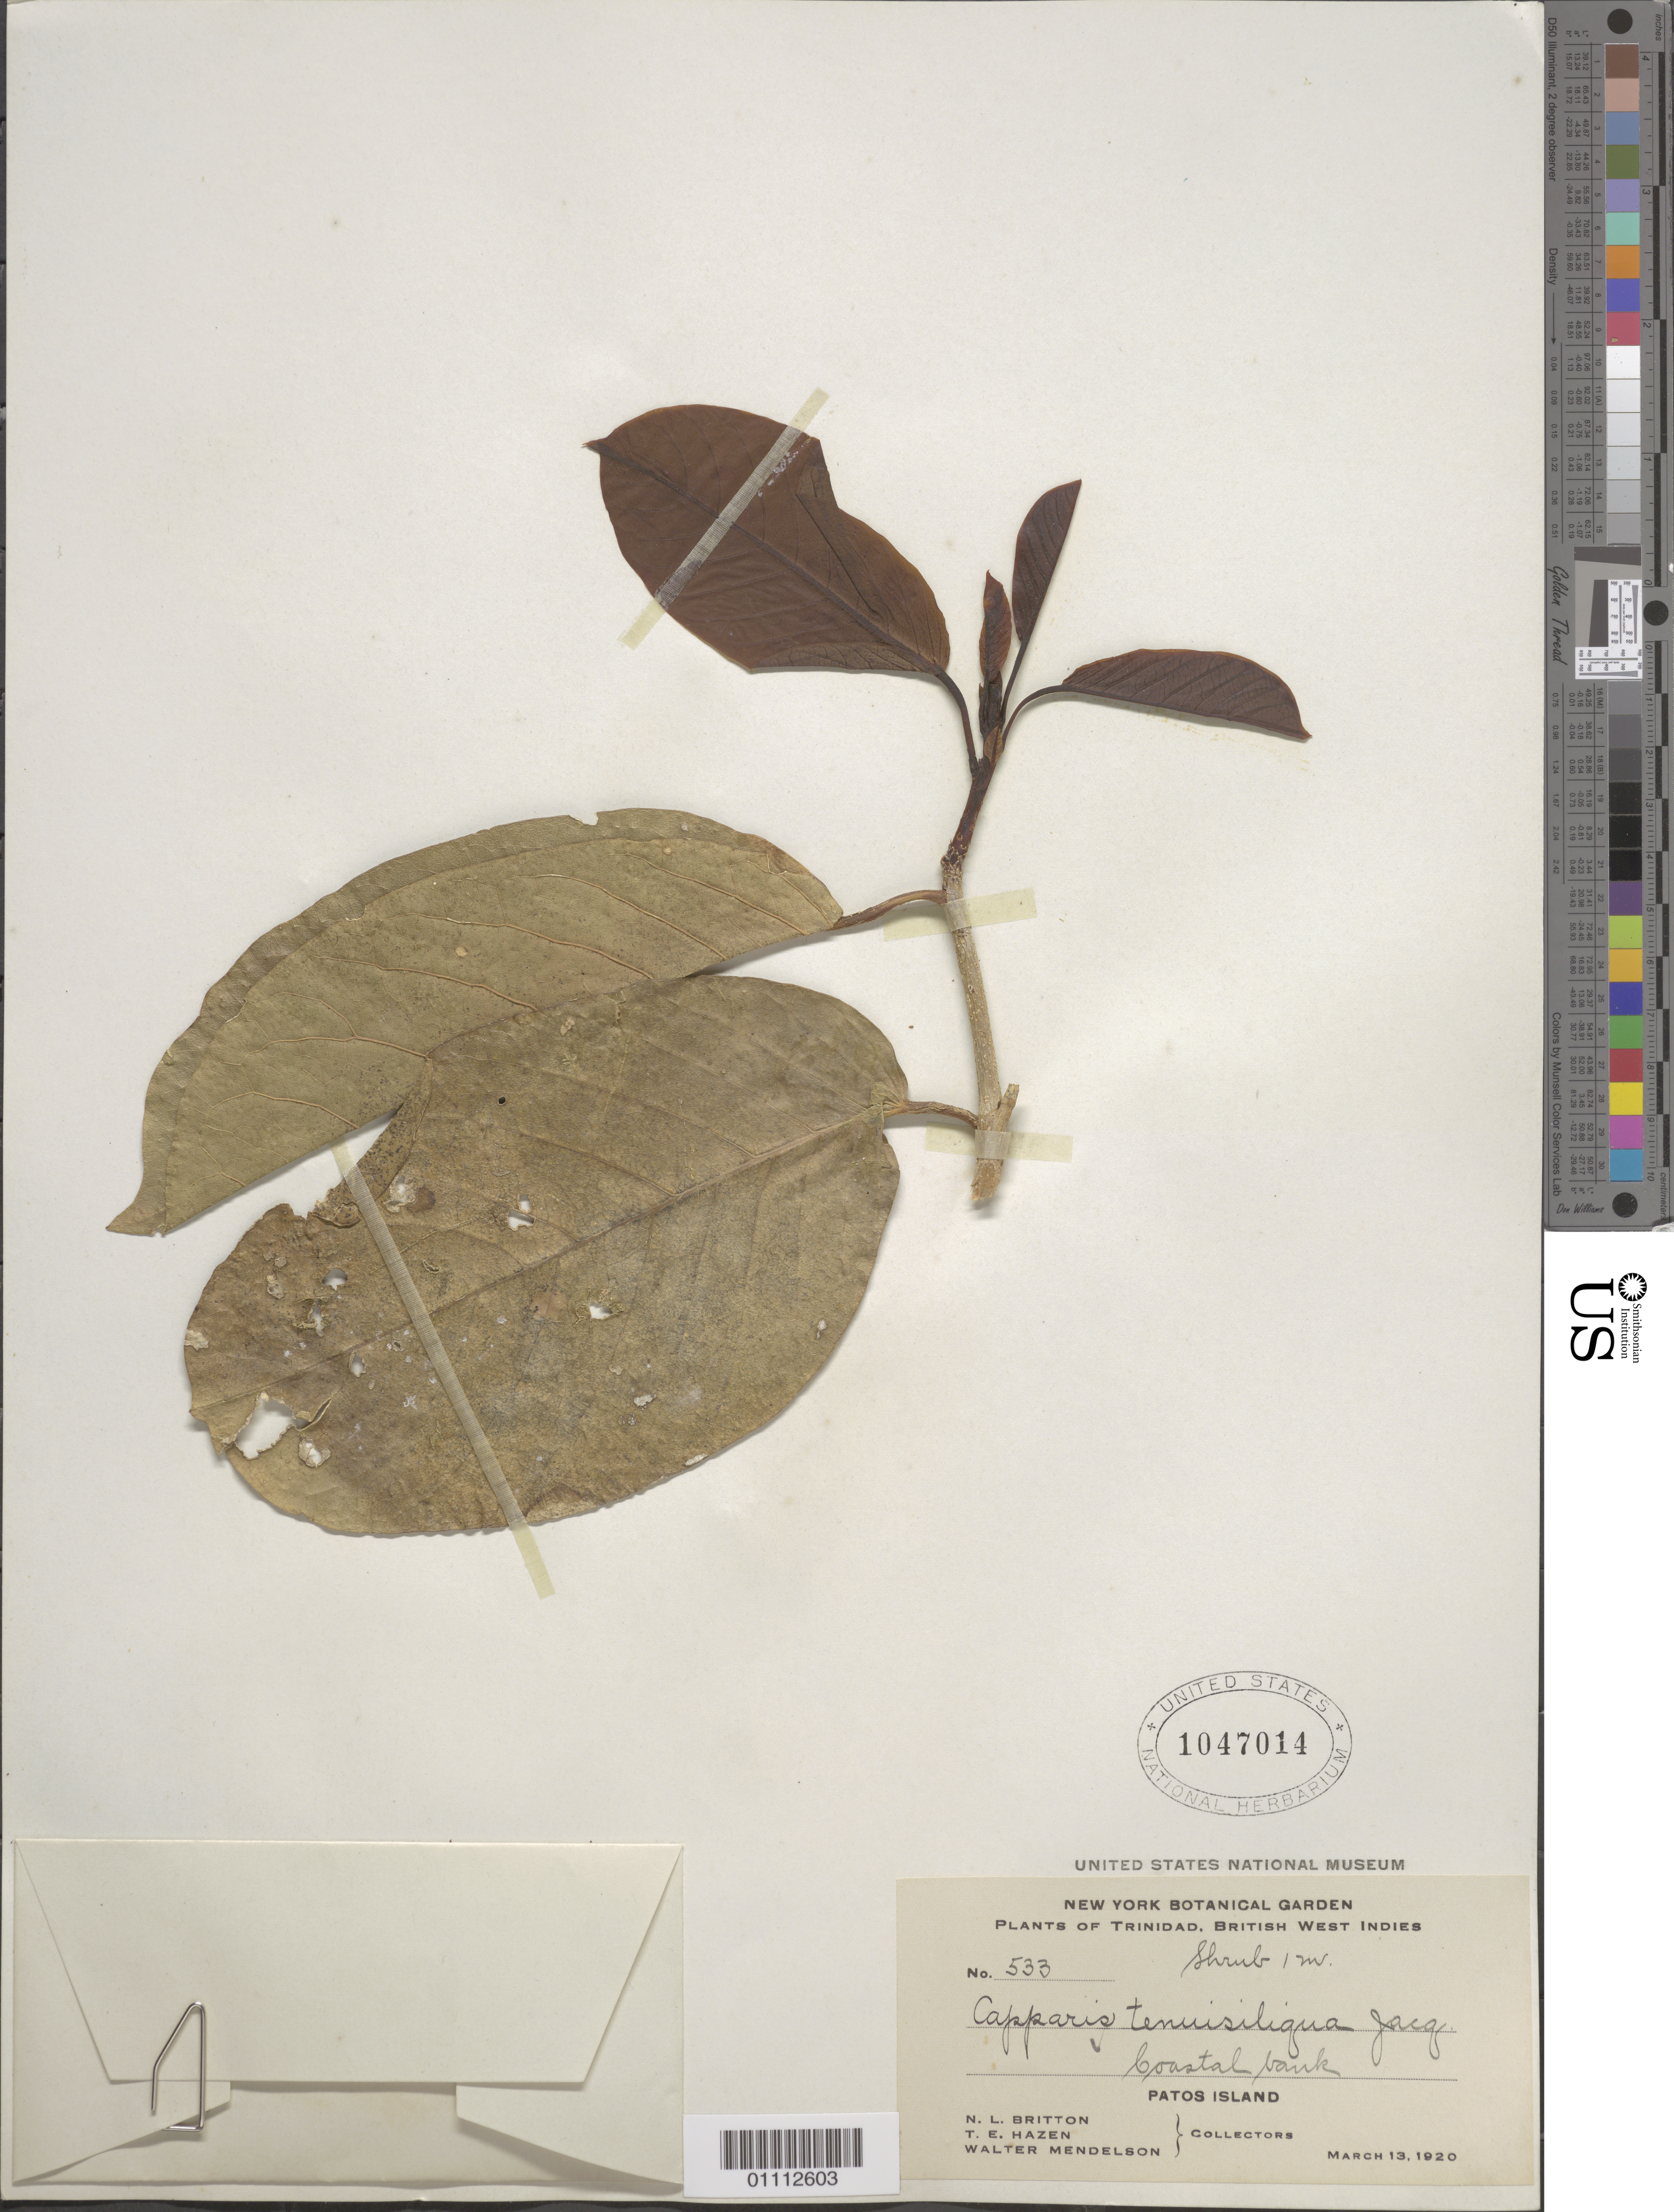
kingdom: Plantae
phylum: Tracheophyta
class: Magnoliopsida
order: Brassicales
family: Capparaceae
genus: Capparis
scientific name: Capparis tenuisiliqua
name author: Jacq.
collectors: N. Britton, T. E. Hazen & W. Mendelson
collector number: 533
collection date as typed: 13 Mar 1920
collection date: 1920-03-13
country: Trinidad and Tobago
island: Patos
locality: Coastal bank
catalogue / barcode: US 1047014